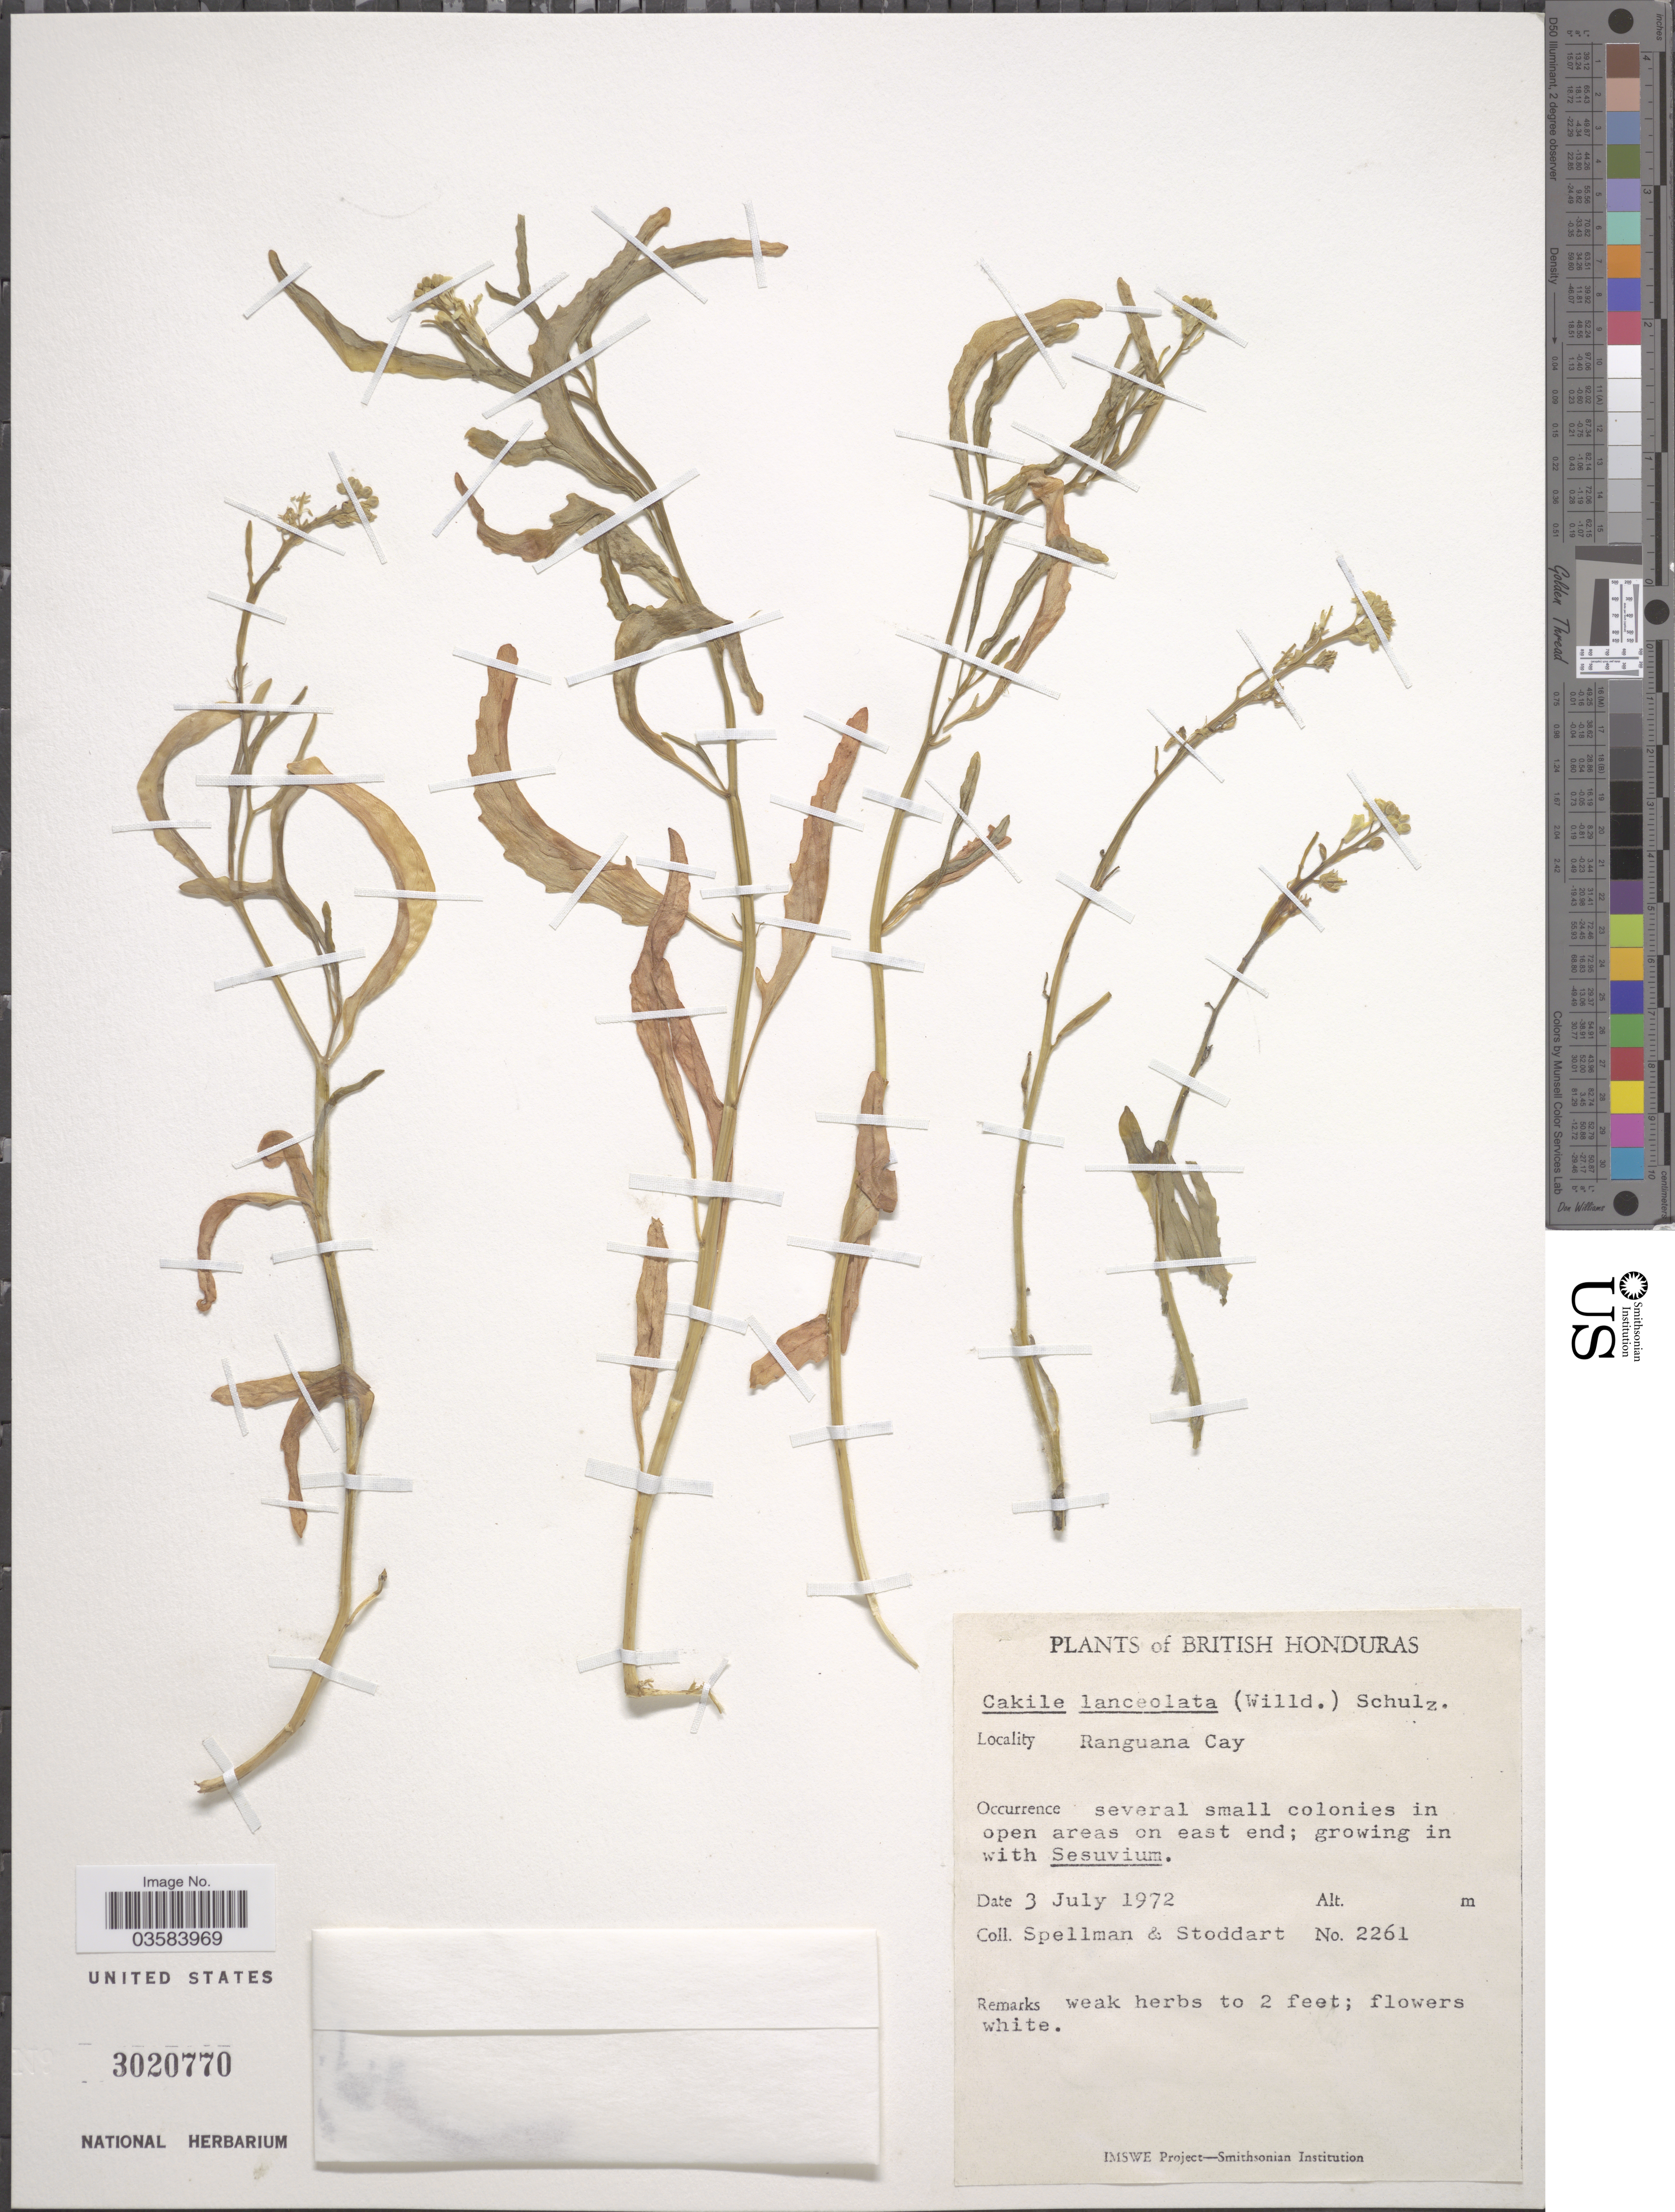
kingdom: Plantae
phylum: Tracheophyta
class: Magnoliopsida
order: Brassicales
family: Brassicaceae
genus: Cakile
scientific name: Cakile lanceolata subsp. lanceolata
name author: (Willd.) O.E. Schulz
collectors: Spellman, -- & -. Stoddart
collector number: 2261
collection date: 1972-07-03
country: Belize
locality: British Honduras. Ranguana Cay.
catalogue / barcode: US 3020770